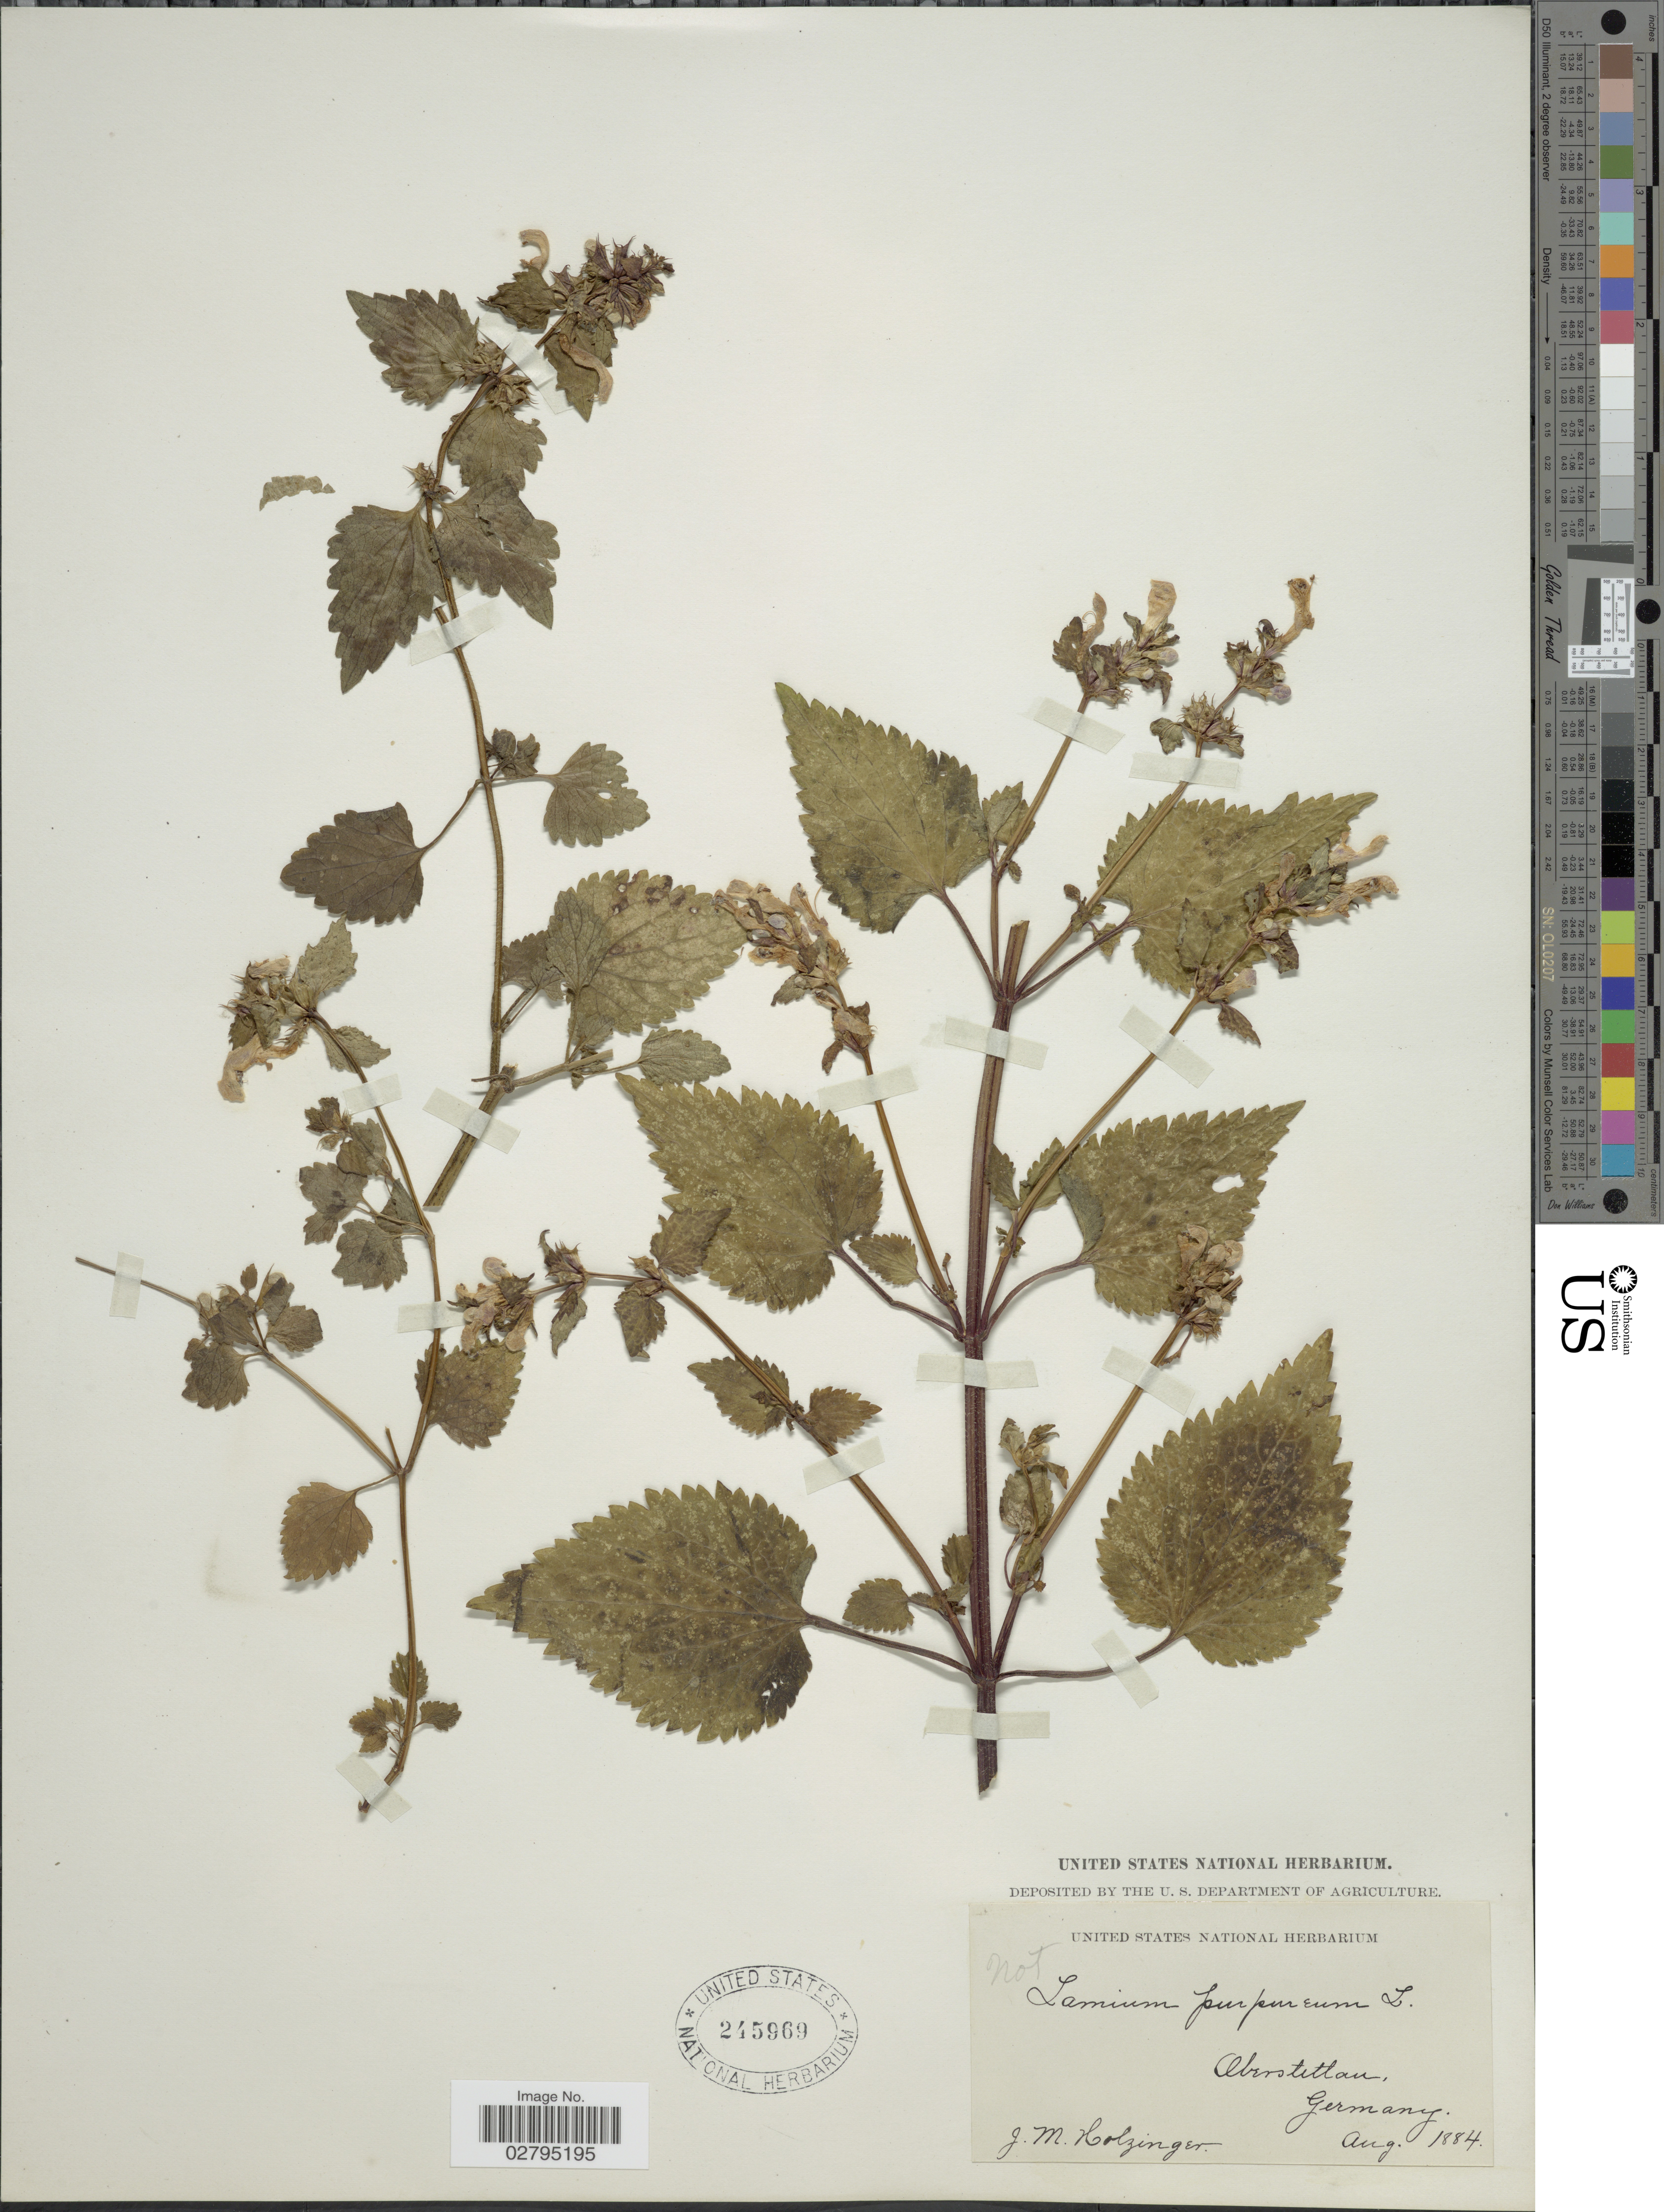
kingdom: Plantae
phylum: Tracheophyta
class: Magnoliopsida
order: Lamiales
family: Lamiaceae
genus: Lamium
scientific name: Lamium purpureum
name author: L.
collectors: J. M. Holzinger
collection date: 1884-08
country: Germany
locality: Aberstetlan.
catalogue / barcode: US 245969